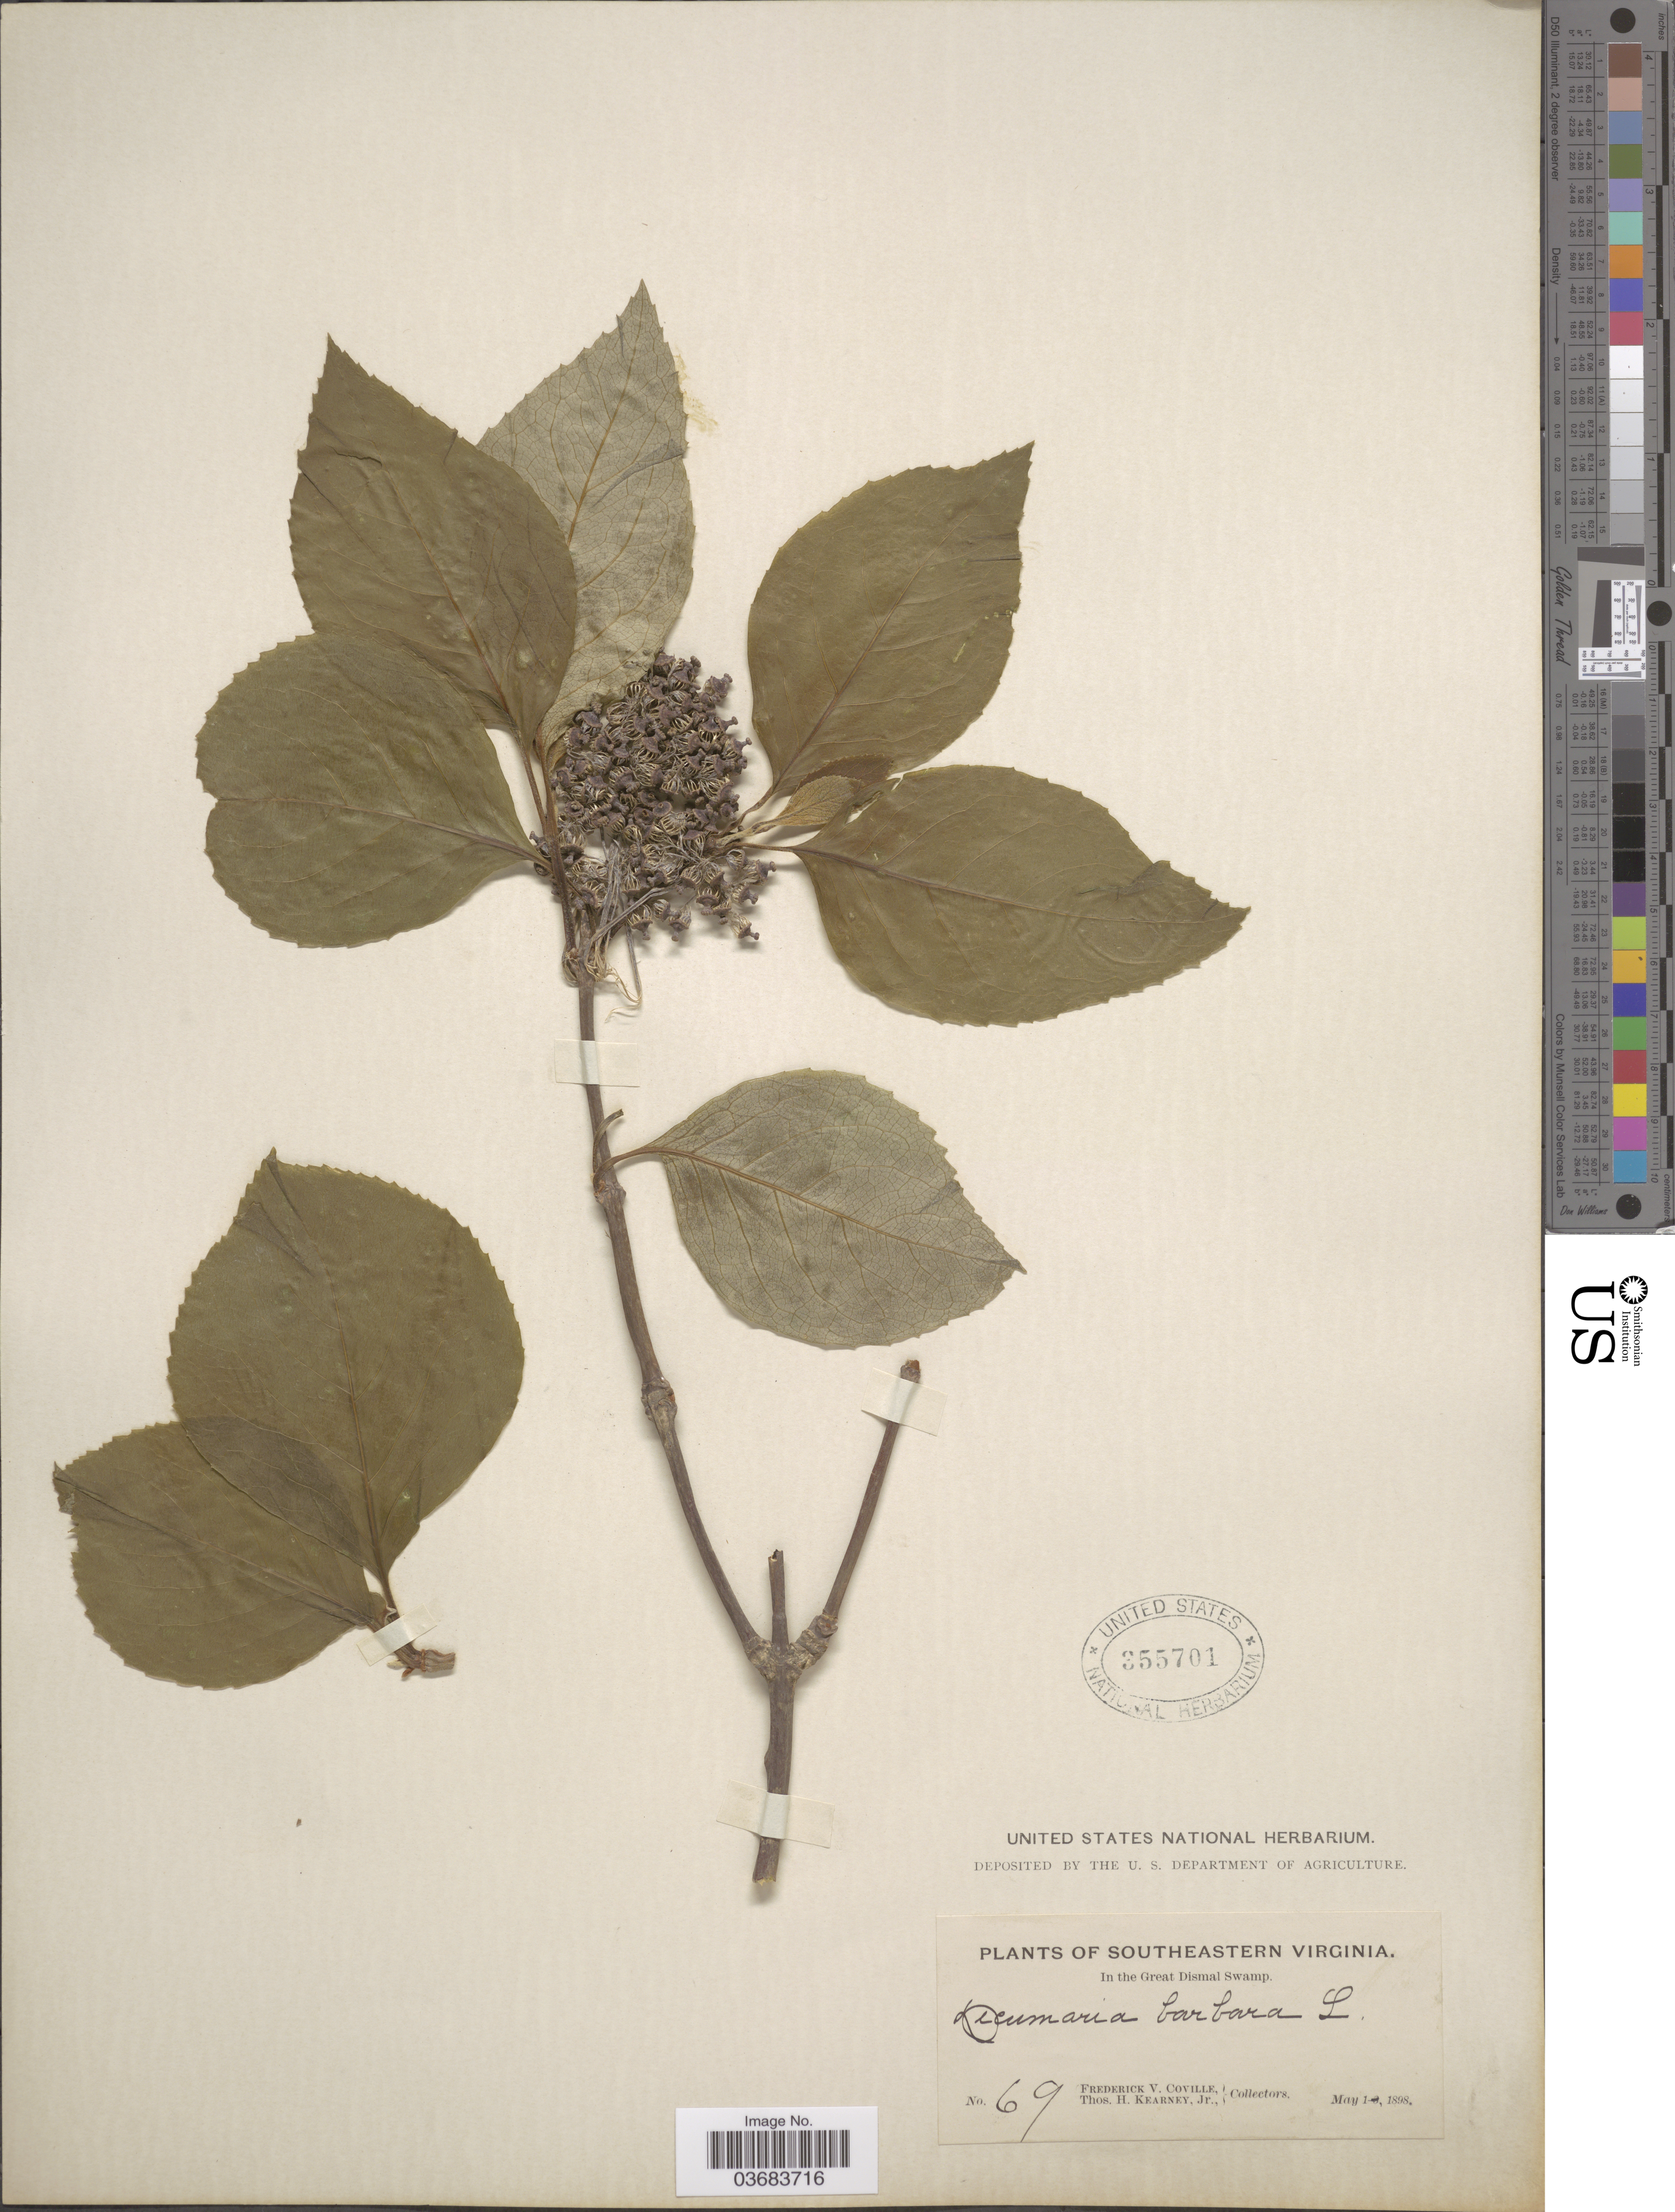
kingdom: Plantae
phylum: Tracheophyta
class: Magnoliopsida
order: Cornales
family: Hydrangeaceae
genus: Hydrangea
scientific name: Hydrangea barbara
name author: (L.) Bernd Schulz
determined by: Strong, Mark T., (BOT), Smithsonian Institution - National Museum of Natural History (UNITED STATES)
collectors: F. V. Coville & T. H. Kearney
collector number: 69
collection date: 1898-05-01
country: United States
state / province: Virginia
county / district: City of Chesapeake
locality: Southeastern Virginia. In the Great Dismal Swamp.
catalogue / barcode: US 355701